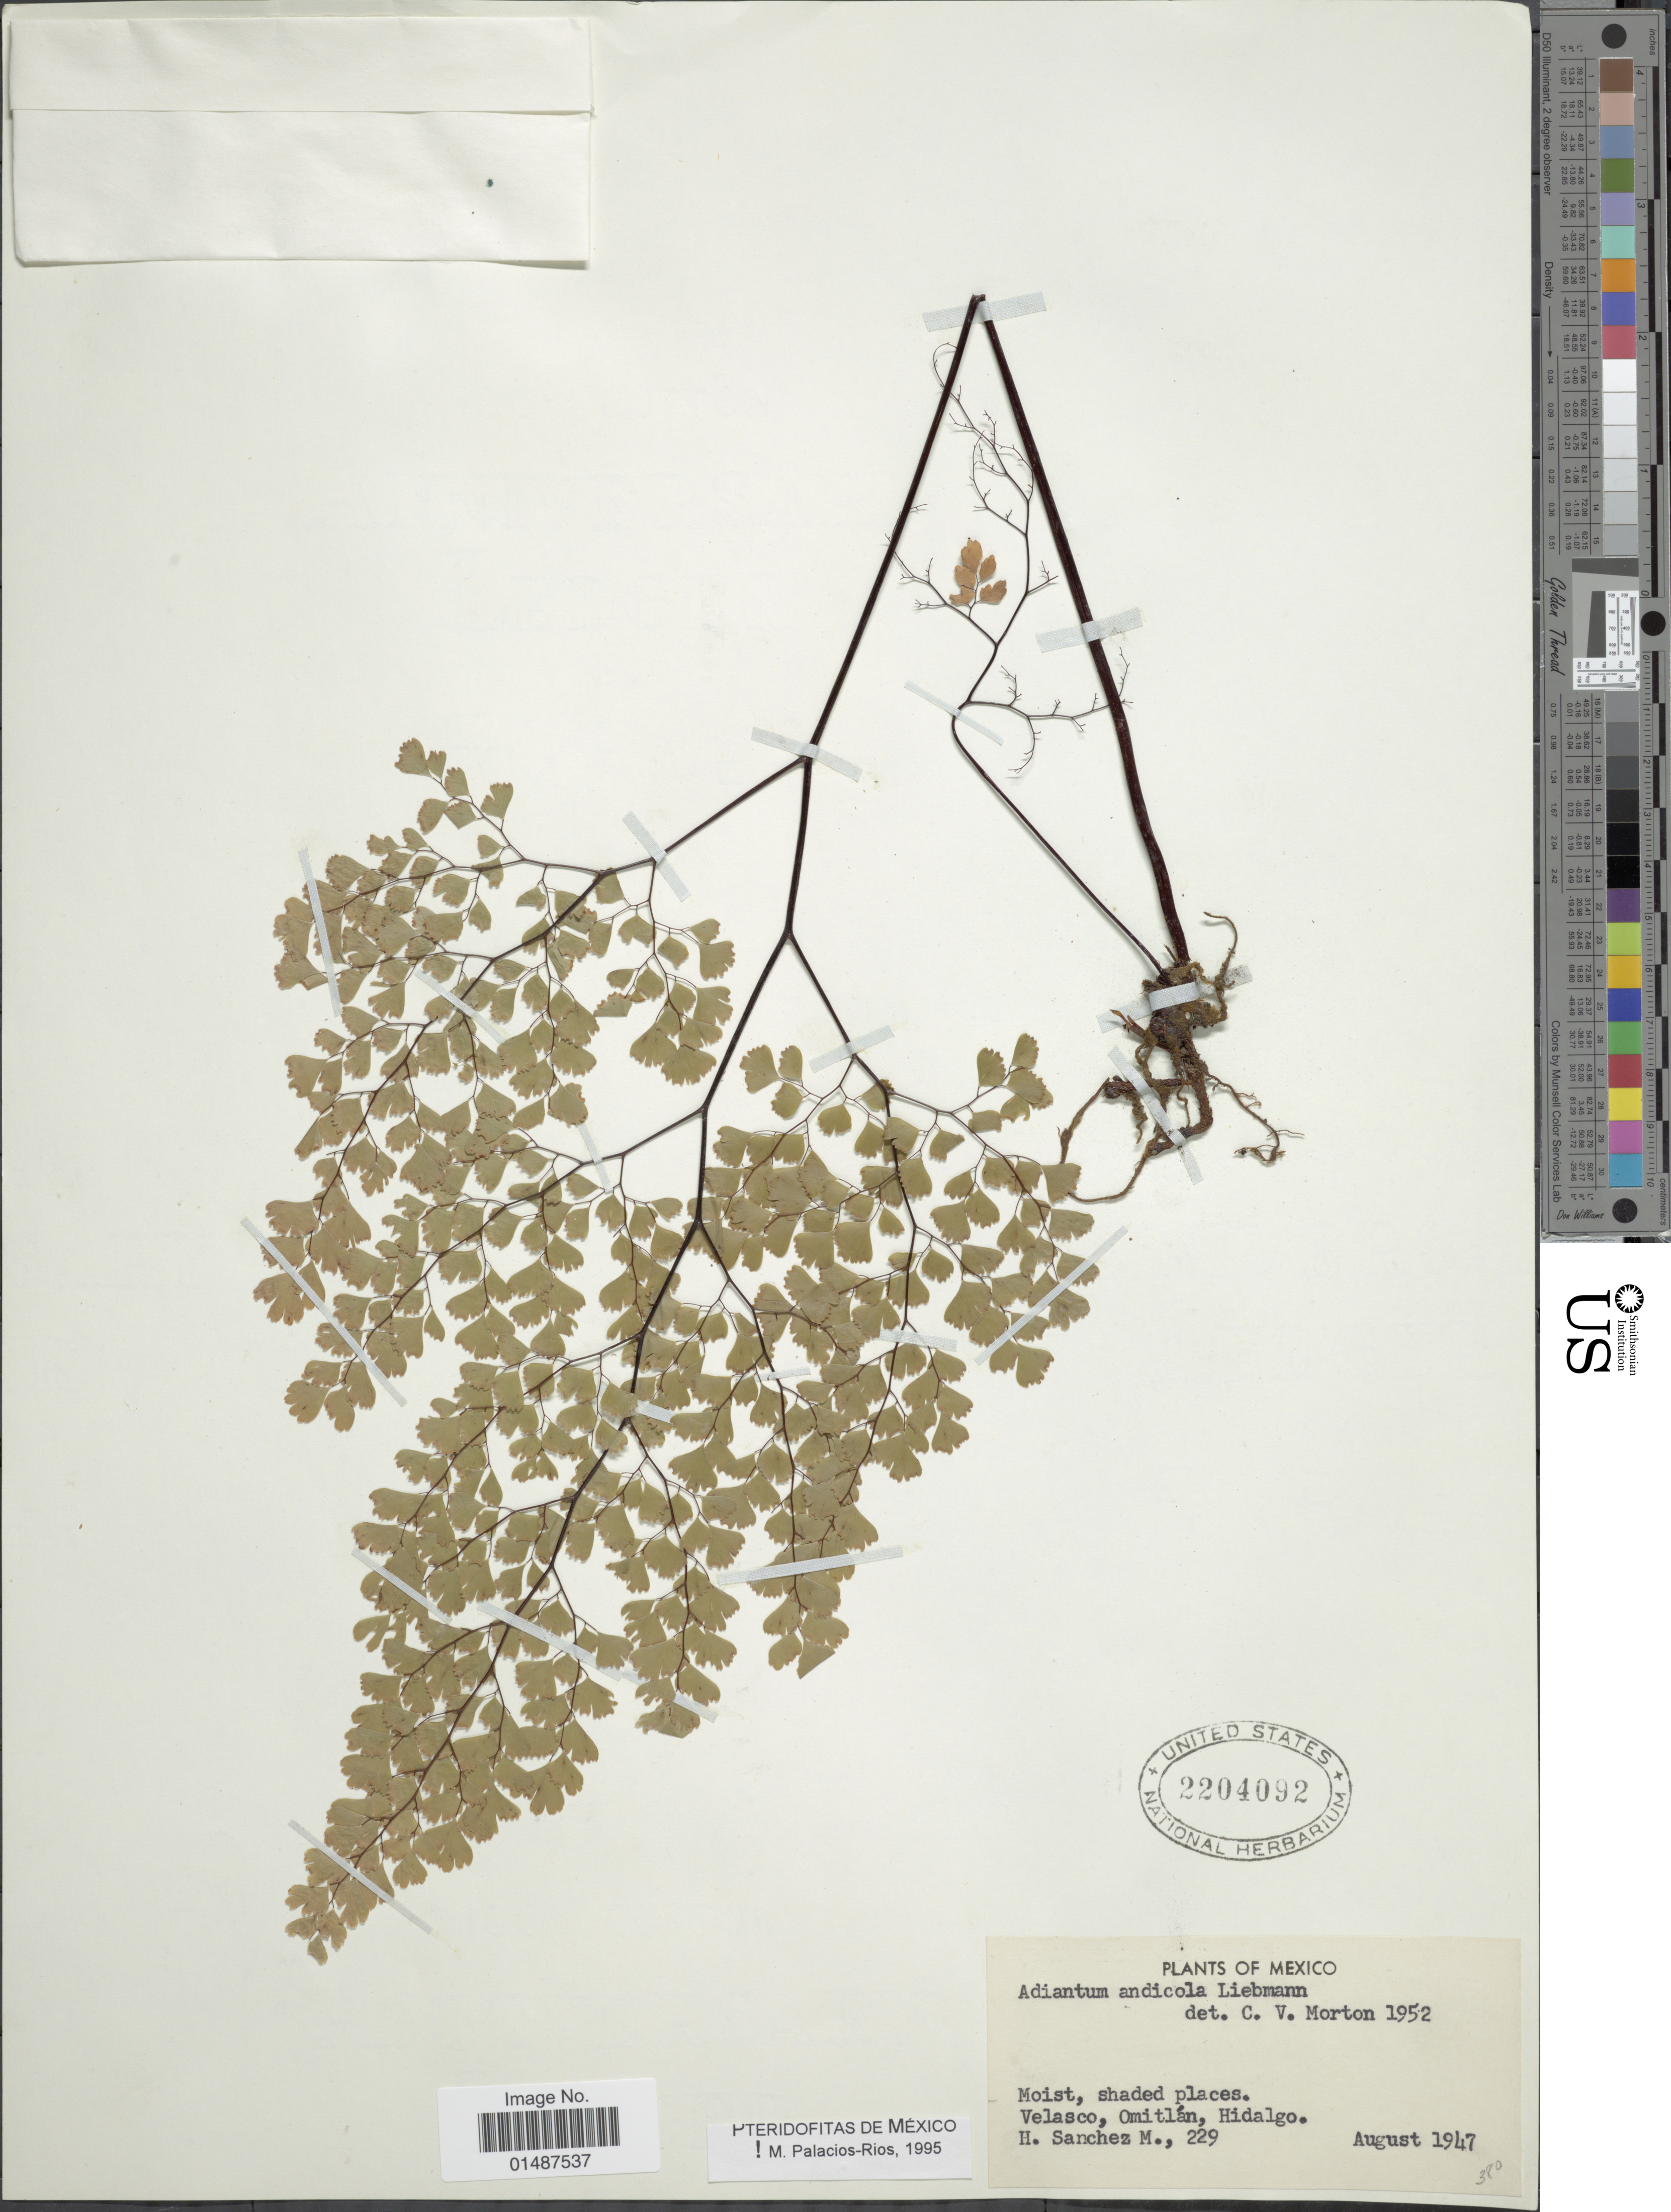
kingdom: Plantae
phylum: Tracheophyta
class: Polypodiopsida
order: Polypodiales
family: Pteridaceae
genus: Adiantum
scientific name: Adiantum andicola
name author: Liebm.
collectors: R. H. Sanchez Mejoranda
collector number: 229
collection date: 1947-08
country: Mexico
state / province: Hidalgo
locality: Velasco, Omitlan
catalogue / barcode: US 2204092